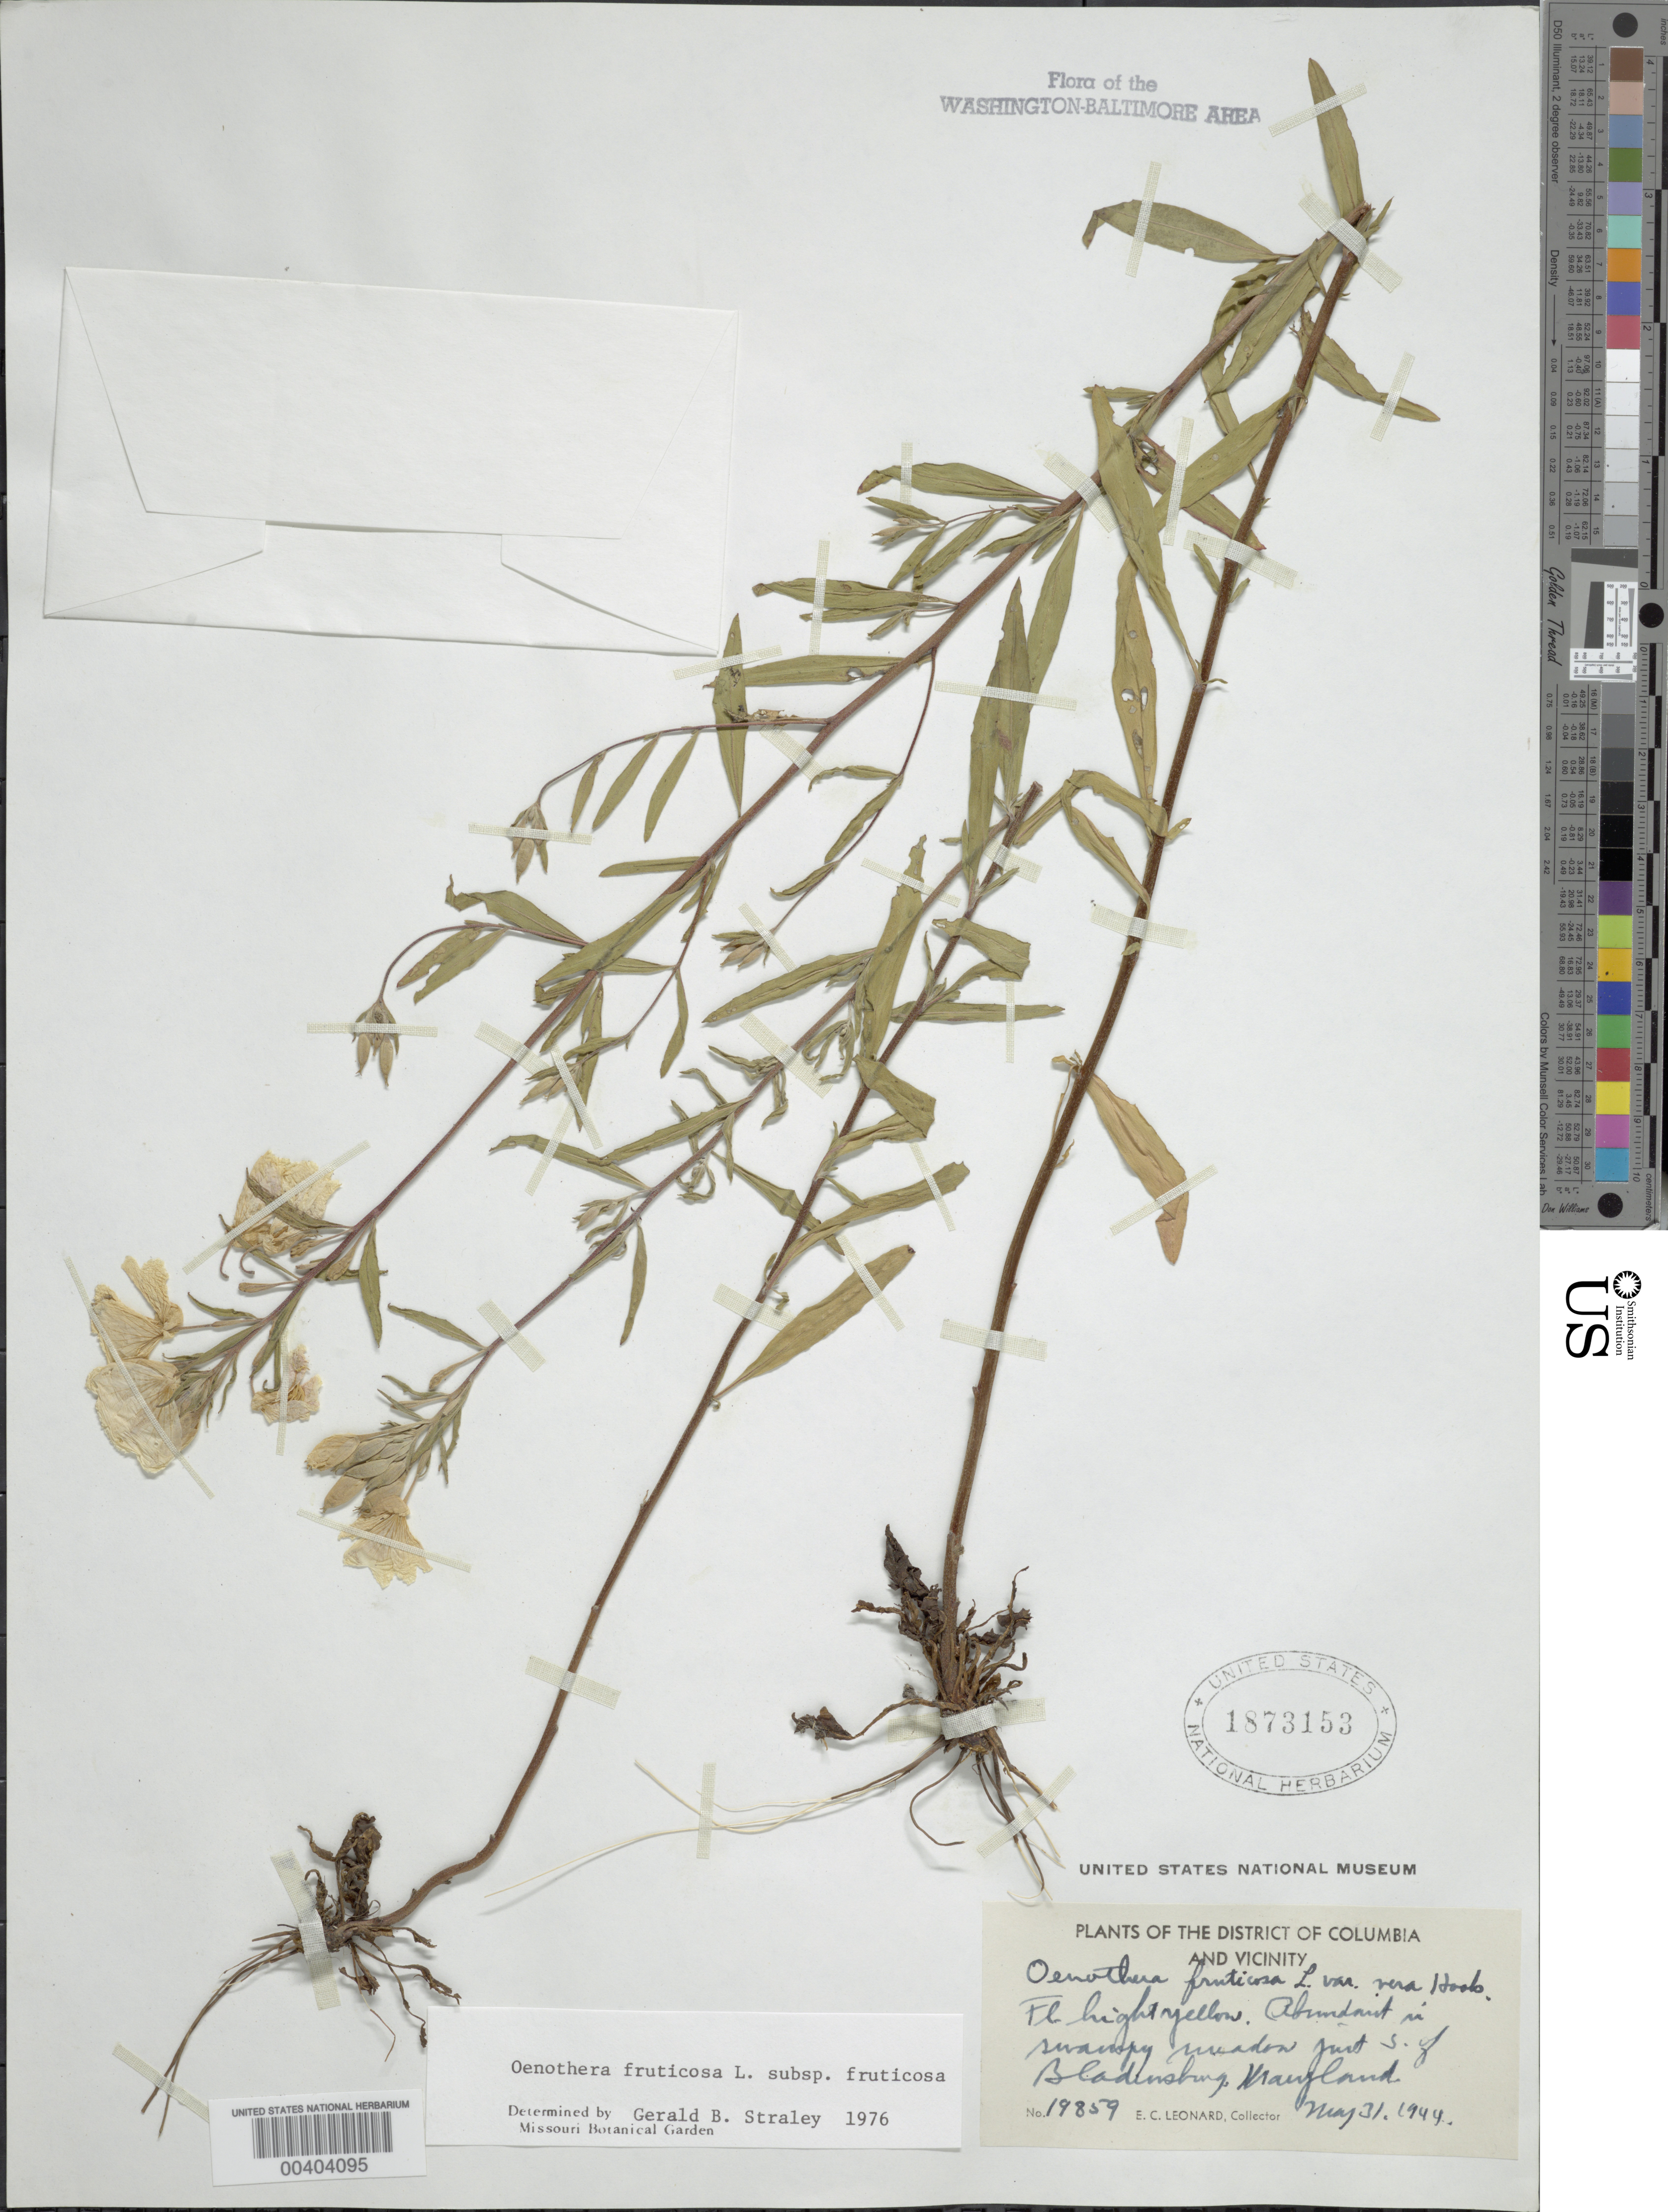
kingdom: Plantae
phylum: Tracheophyta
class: Magnoliopsida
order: Myrtales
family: Onagraceae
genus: Oenothera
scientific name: Oenothera fruticosa subsp. fruticosa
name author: L.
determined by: Straley, G. B.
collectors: E. C. Leonard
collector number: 19859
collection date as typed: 31 May 1944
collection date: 1944-05-31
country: United States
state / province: Maryland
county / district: Prince George's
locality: Just S of Bladensburg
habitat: Swampy meadow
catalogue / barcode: US 1873153